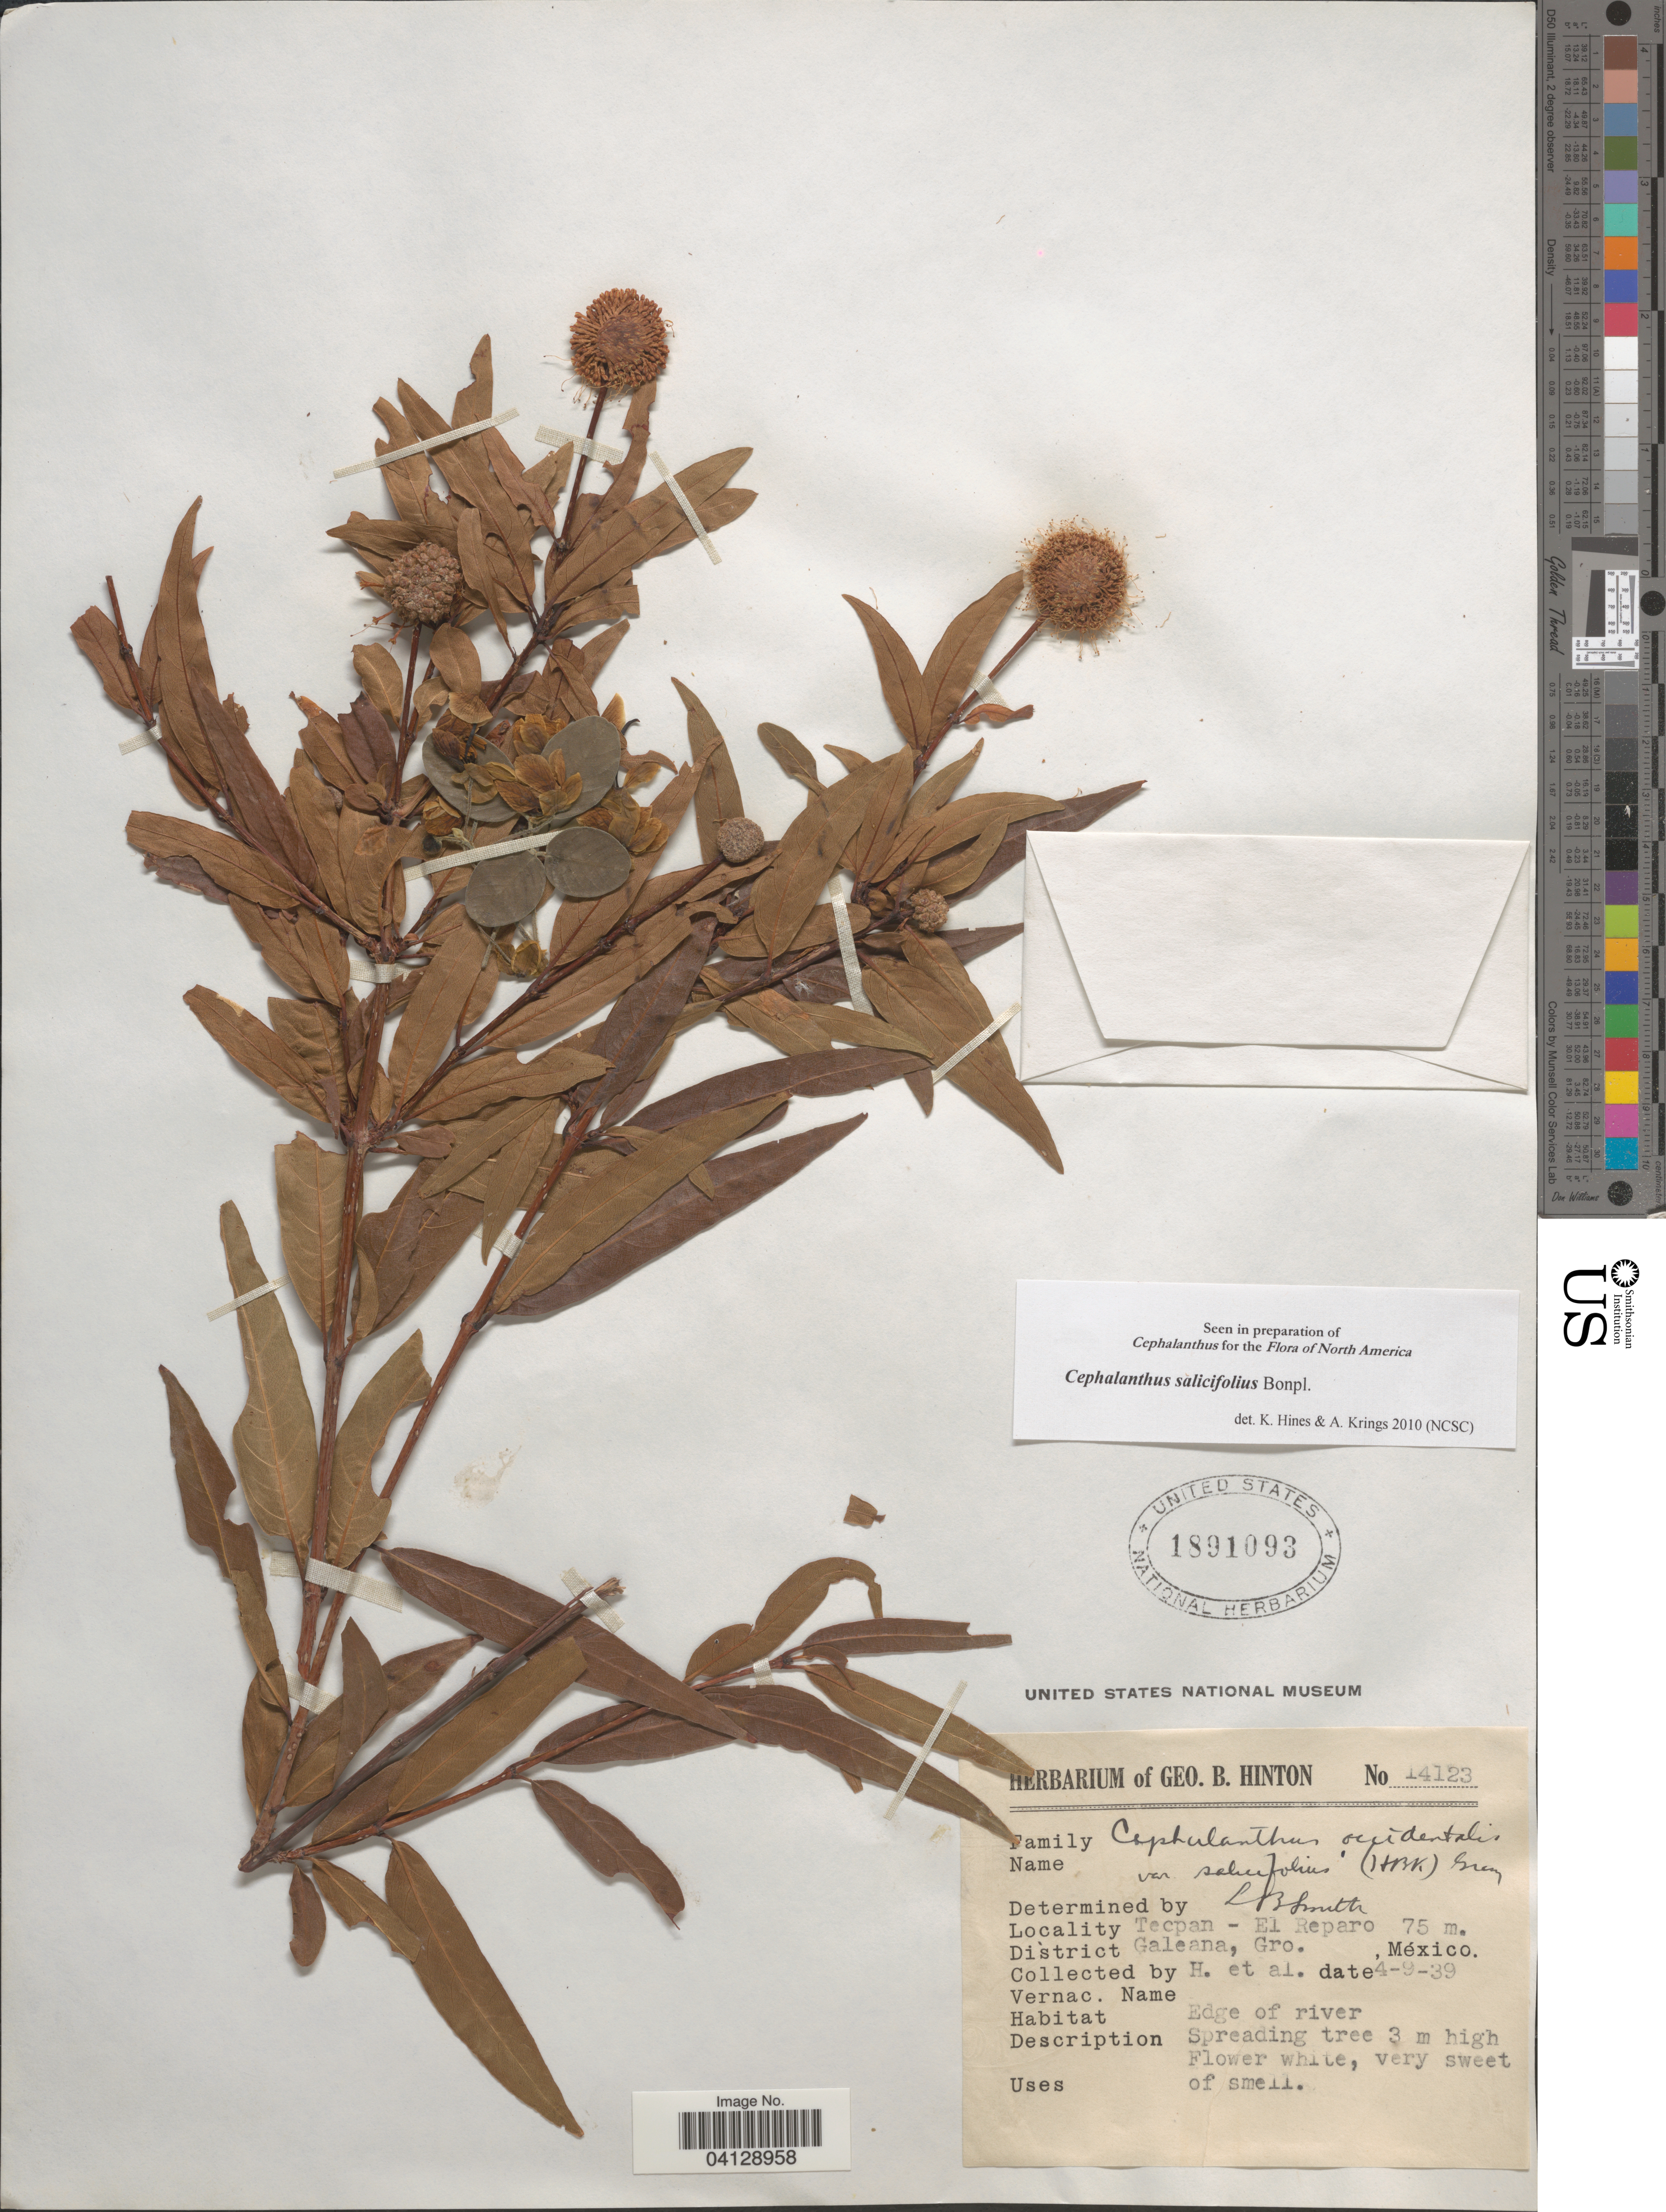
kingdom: Plantae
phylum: Tracheophyta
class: Magnoliopsida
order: Gentianales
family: Rubiaceae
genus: Cephalanthus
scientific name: Cephalanthus salicifolius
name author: Bonpl.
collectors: G. B. Hinton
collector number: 14123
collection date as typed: Transcribed d/m/y: 4/9/39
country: Mexico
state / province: Guerrero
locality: Tecpan - El Reparo. District Galeana.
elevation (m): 75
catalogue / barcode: US 1891093